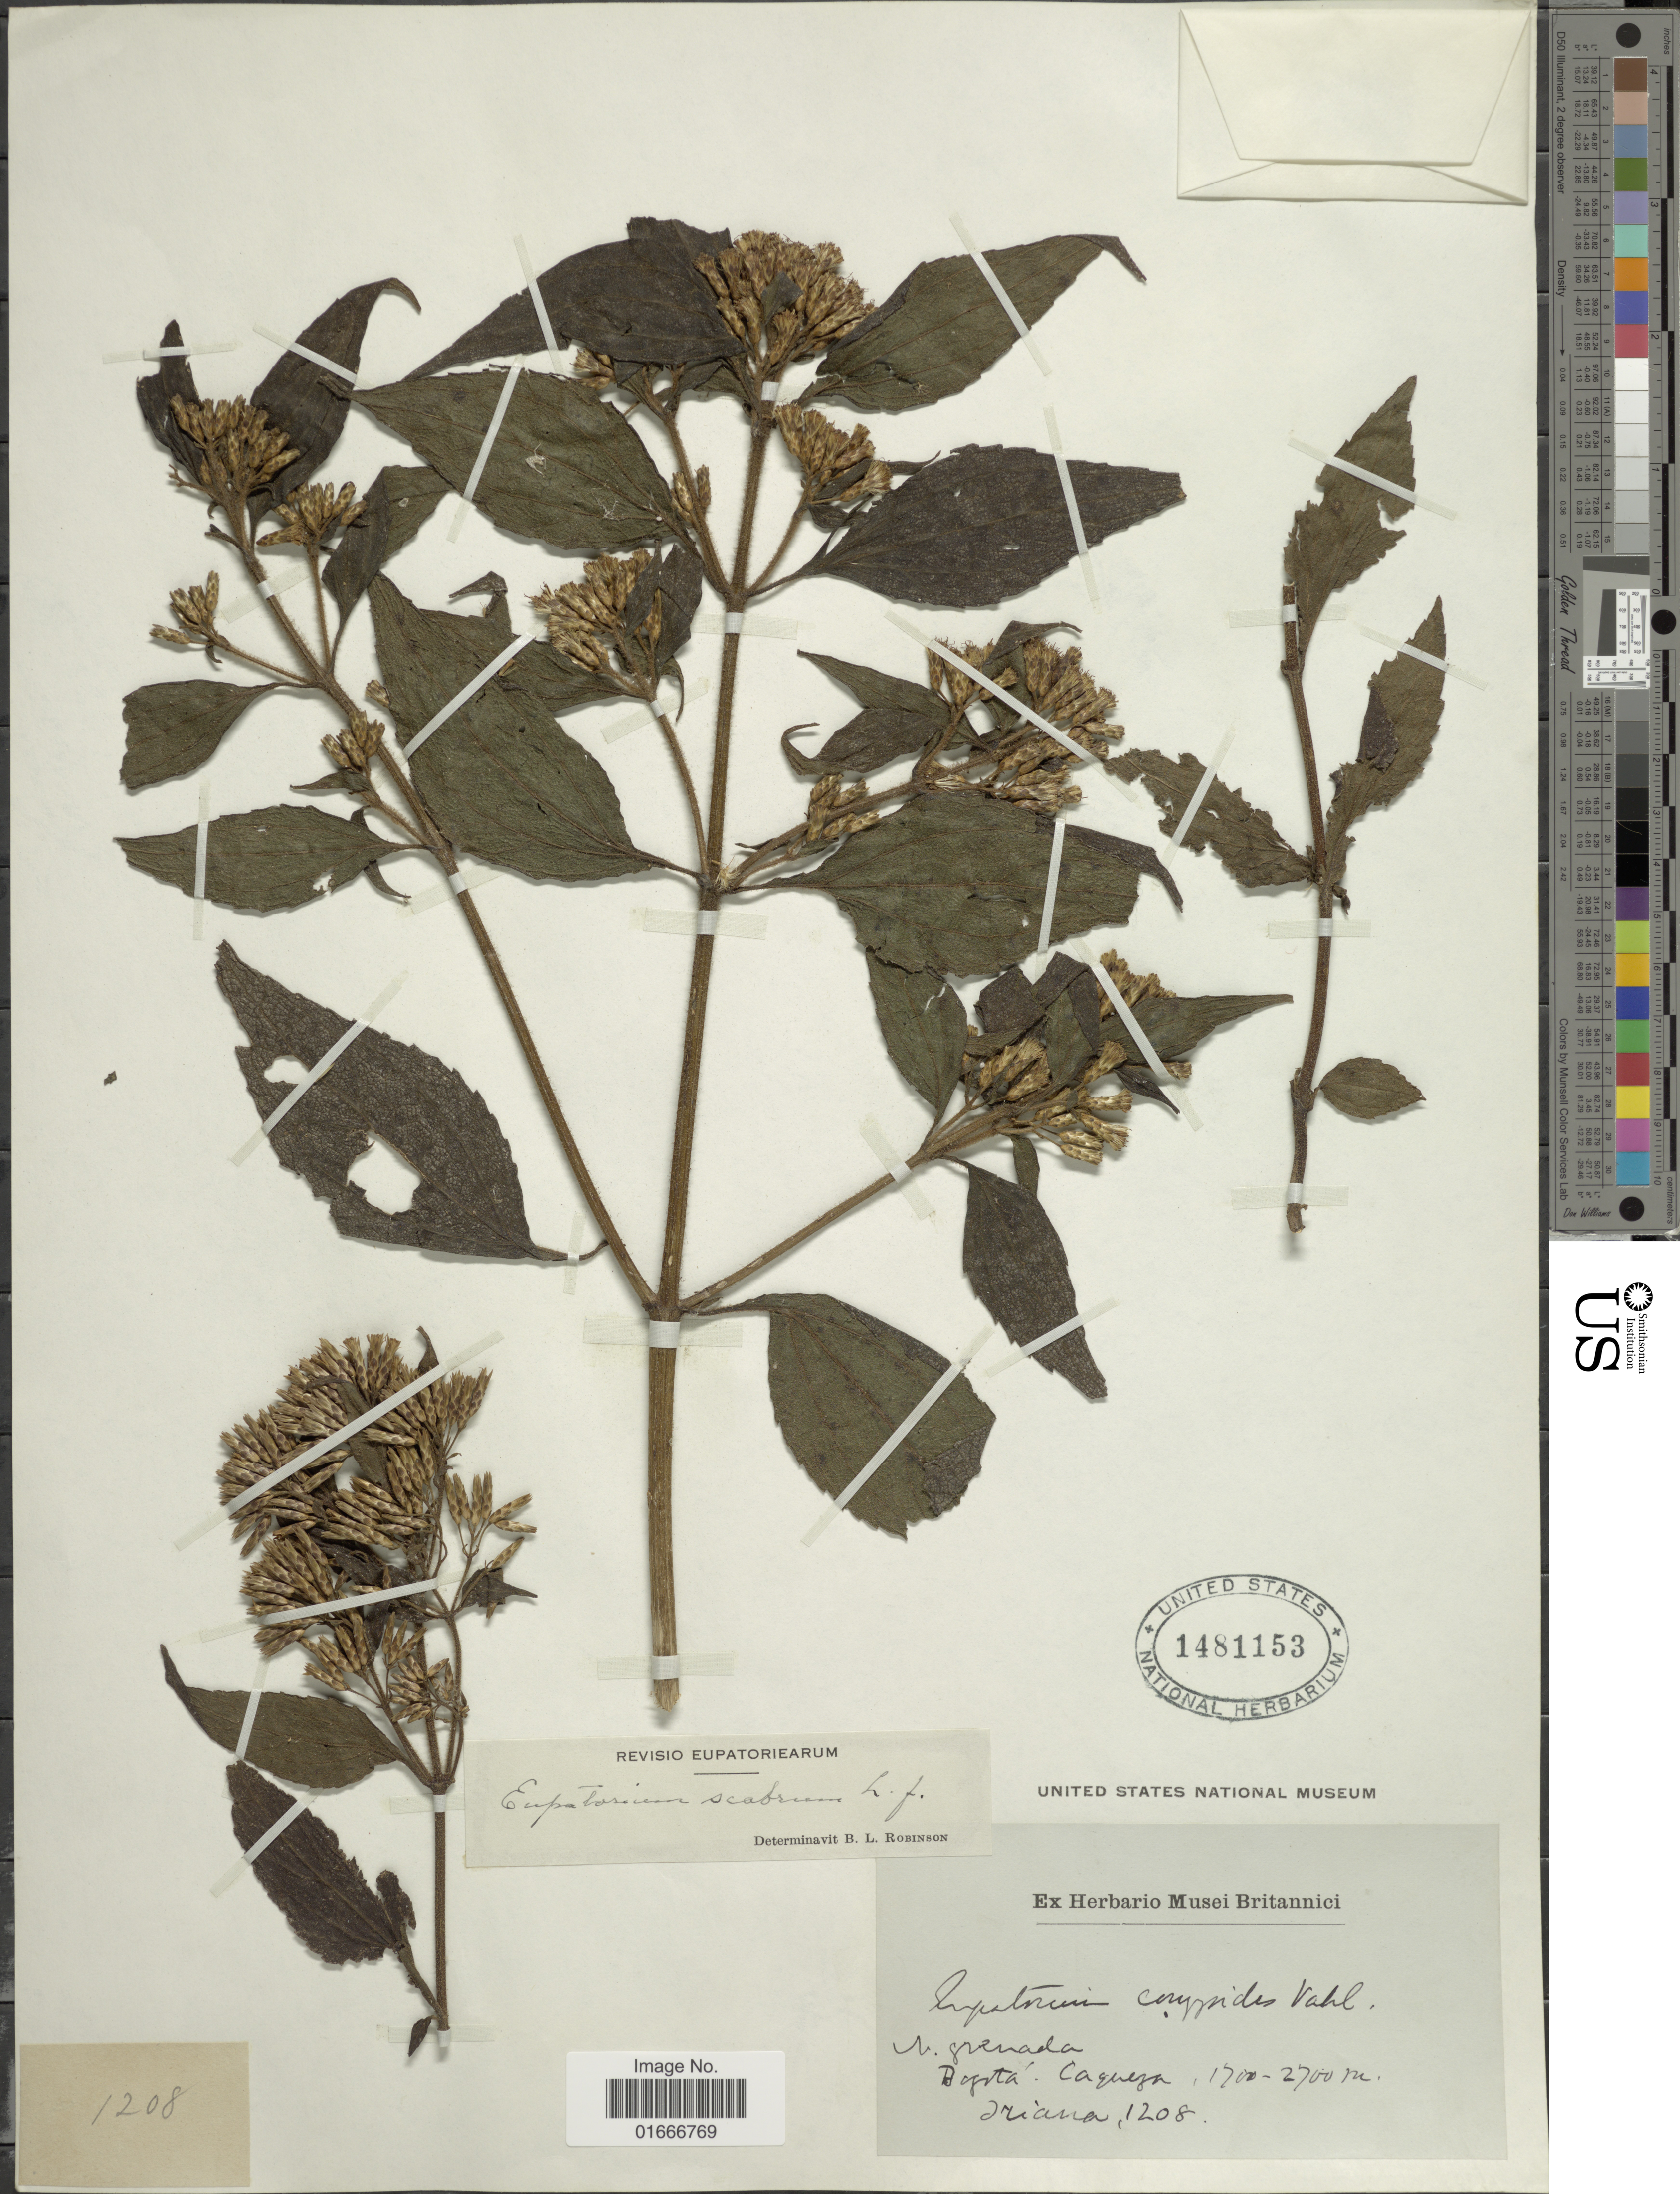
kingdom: Plantae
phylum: Tracheophyta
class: Magnoliopsida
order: Asterales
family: Asteraceae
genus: Chromolaena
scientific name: Chromolaena scabra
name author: (L. f.) R.M. King & H. Rob.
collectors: Triana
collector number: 1208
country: Colombia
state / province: Bogota D.C.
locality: N. Grenada, Bogota, Caqueza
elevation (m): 1700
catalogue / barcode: US 1481153